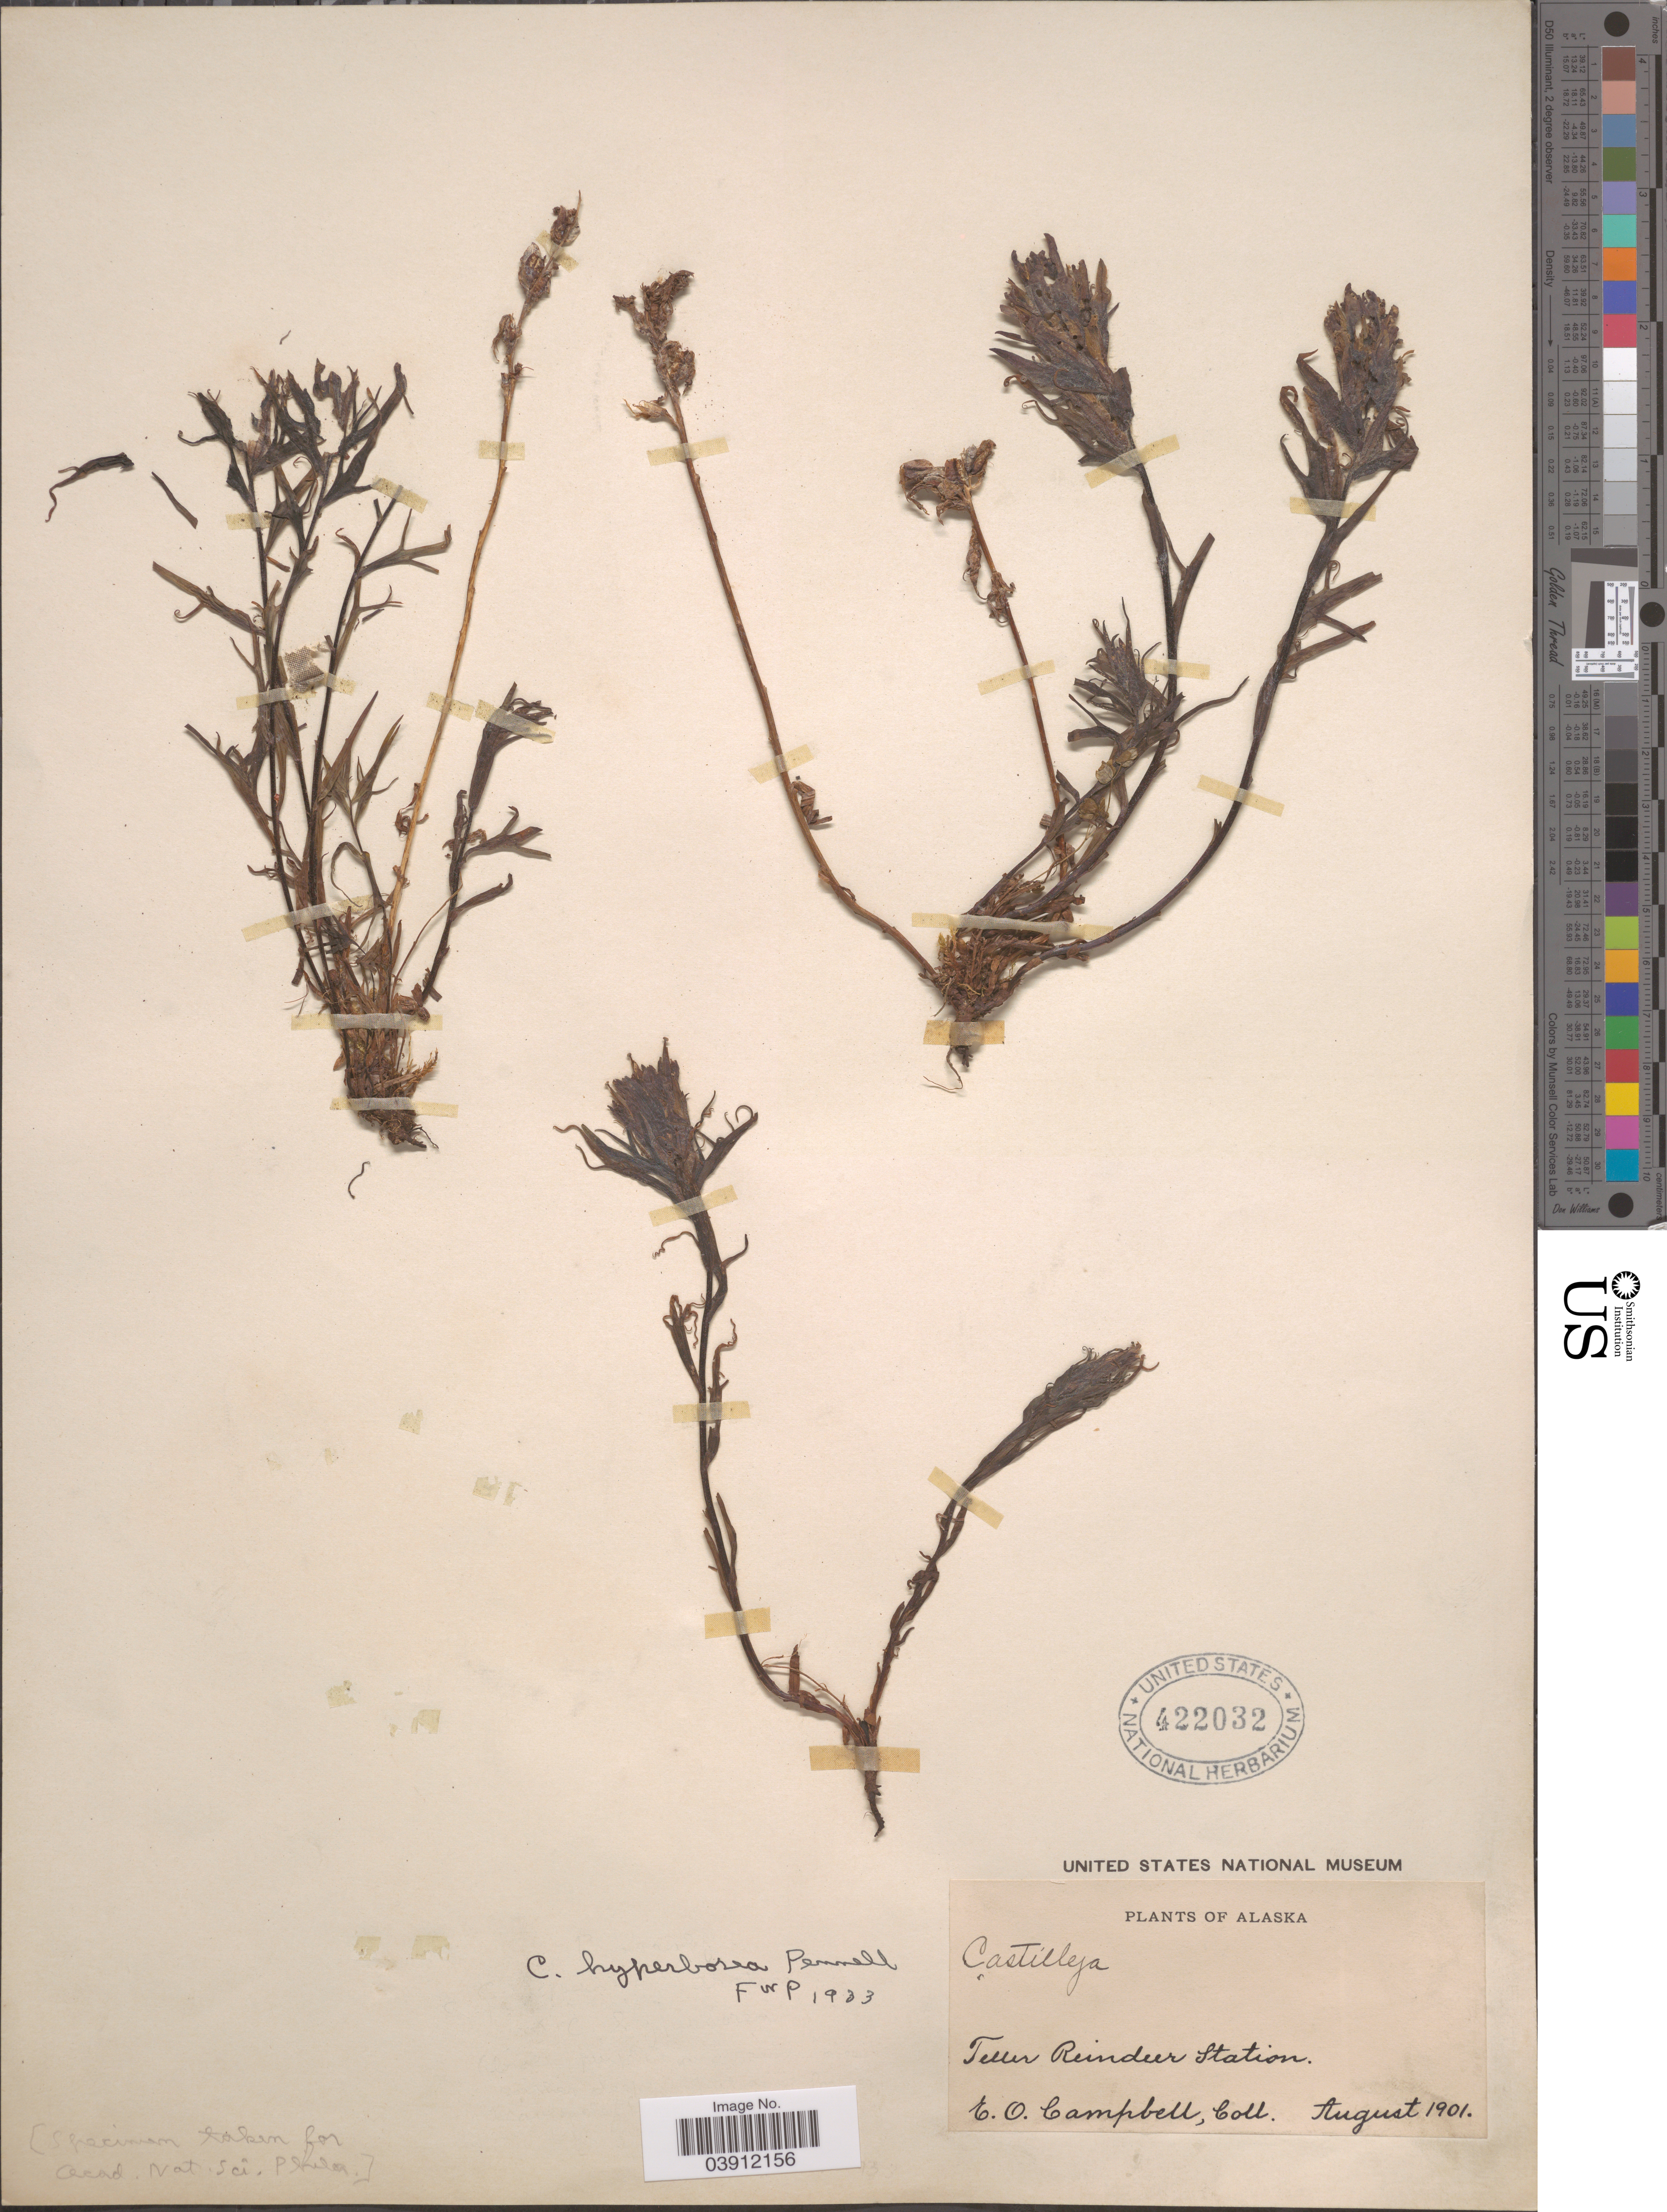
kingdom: Plantae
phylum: Tracheophyta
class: Magnoliopsida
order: Lamiales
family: Orobanchaceae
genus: Castilleja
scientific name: Castilleja hyperborea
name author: Pennell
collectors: E. Campbell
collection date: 1901-08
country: United States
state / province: Alaska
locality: Teller Reindeer Station.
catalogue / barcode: US 422032